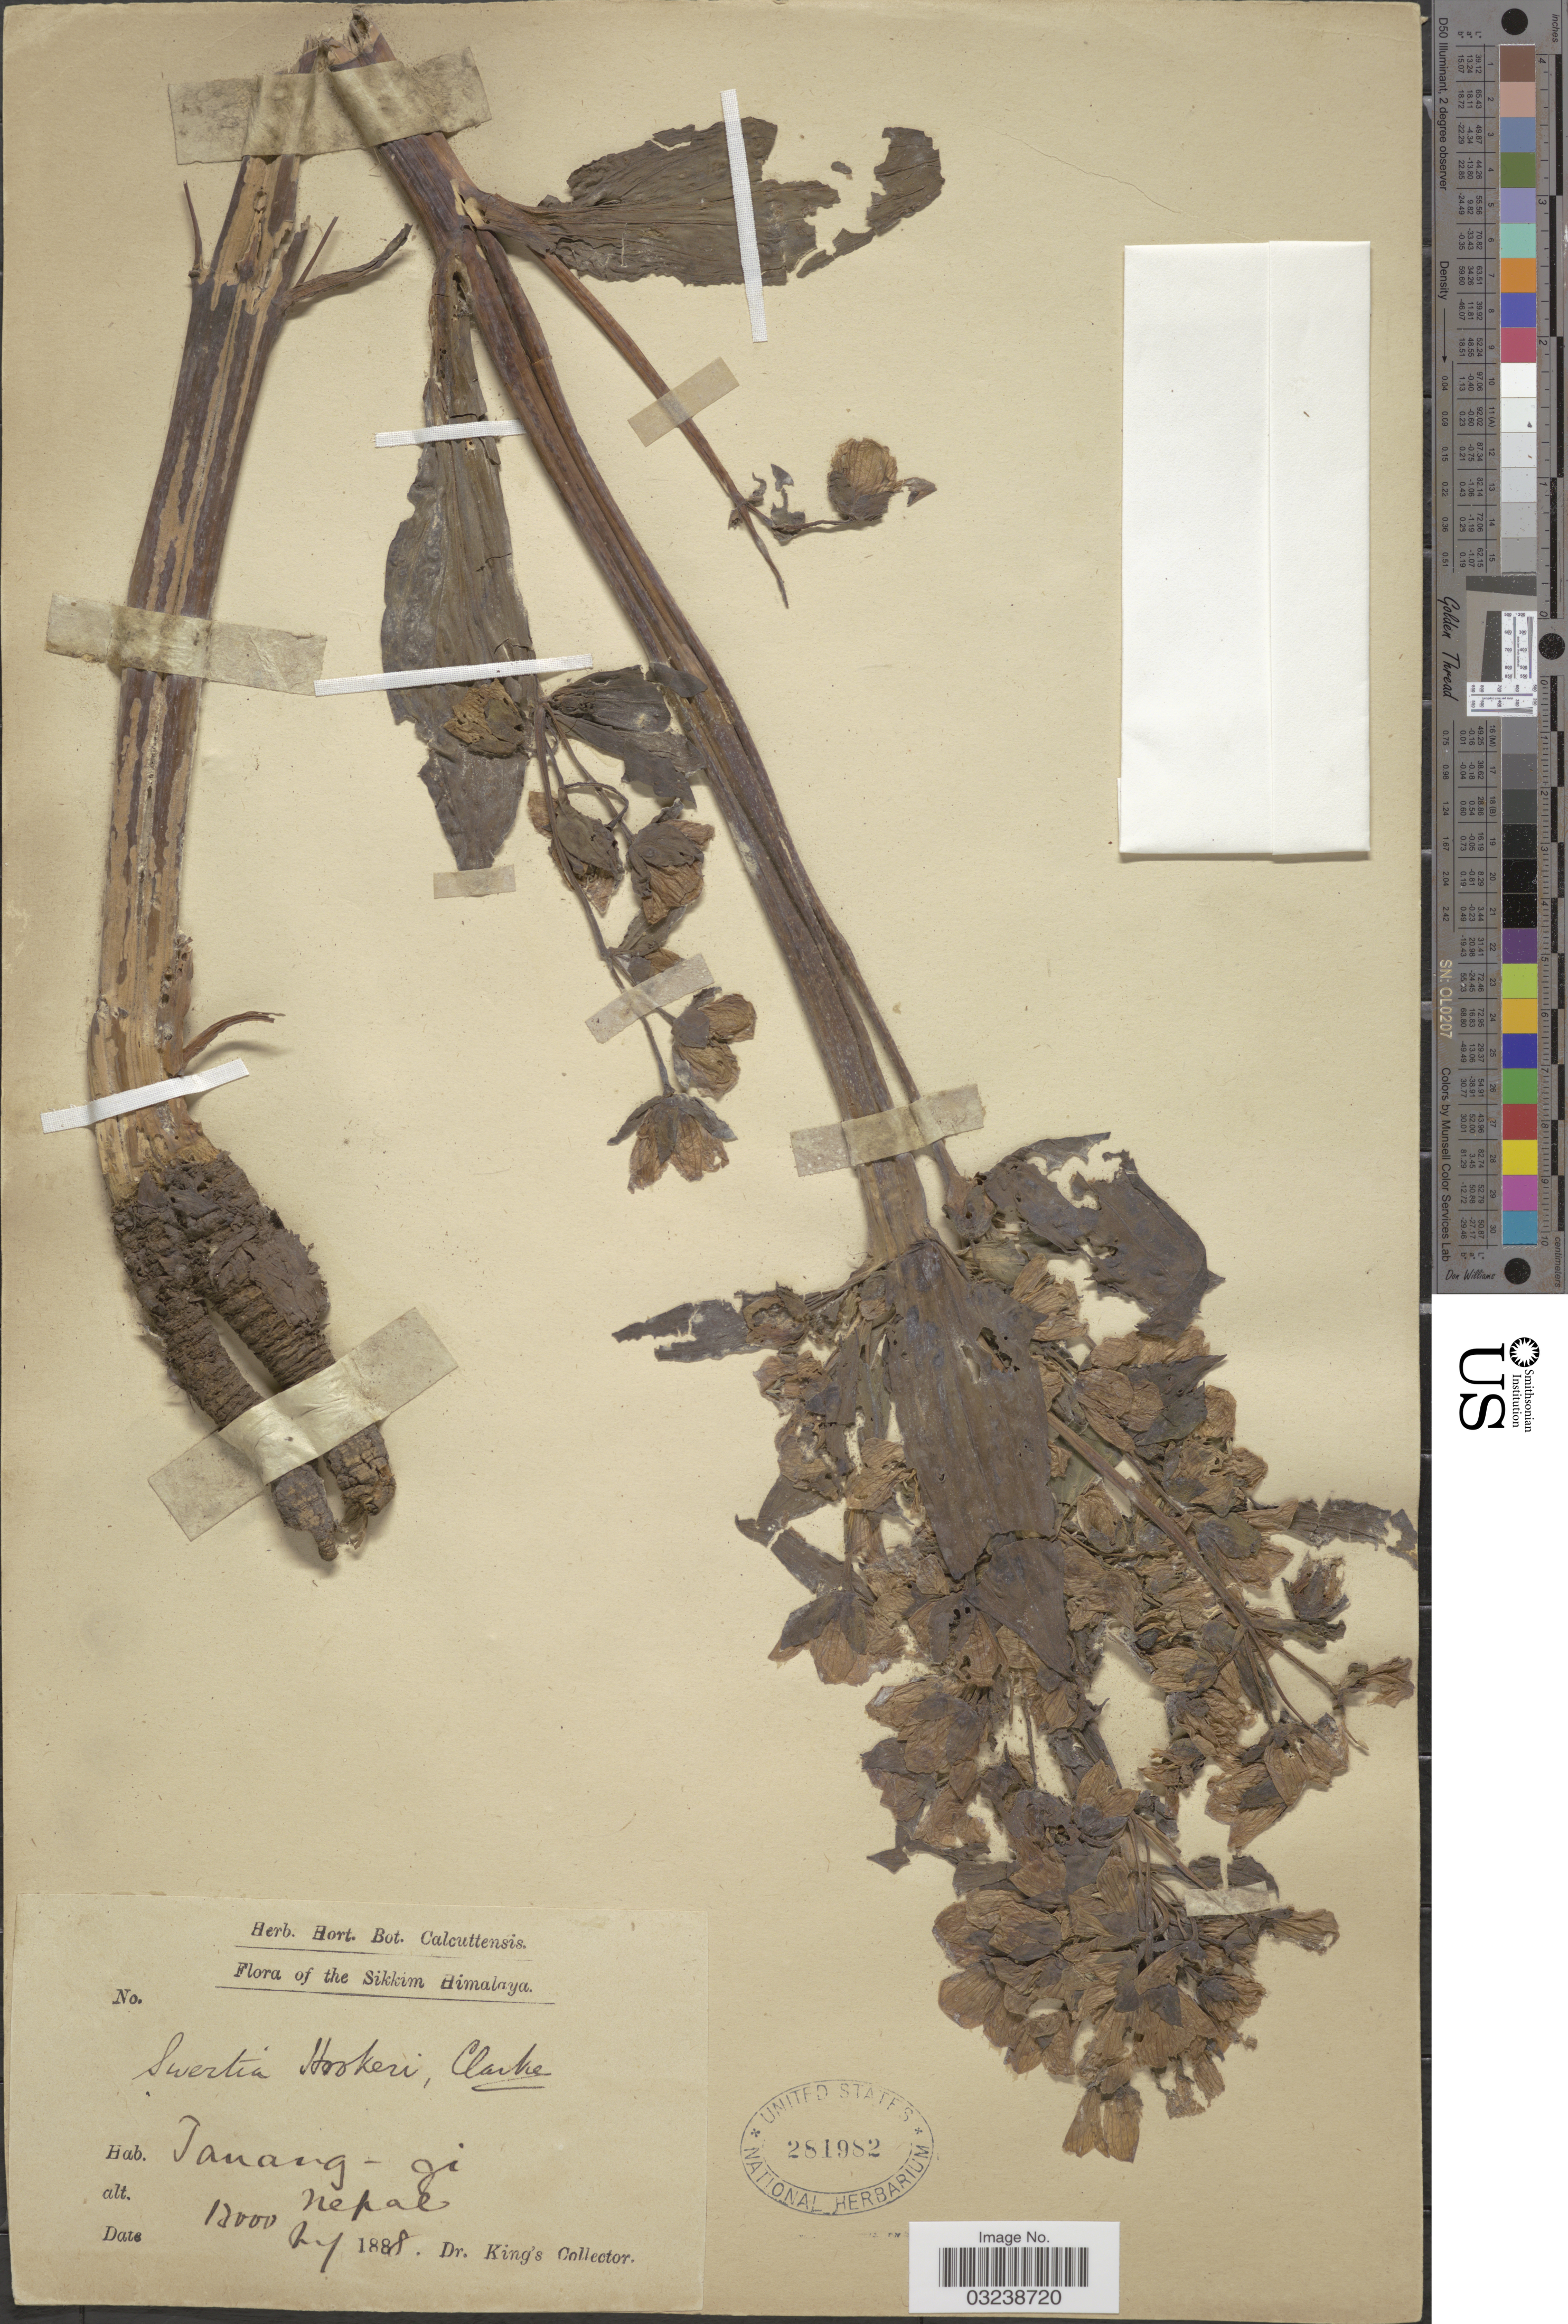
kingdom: Plantae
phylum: Tracheophyta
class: Magnoliopsida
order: Gentianales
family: Gentianaceae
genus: Swertia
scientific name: Swertia hookeri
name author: C.B. Clarke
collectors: Dr. King's collector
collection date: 1888-05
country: India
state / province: Sikkim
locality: Sikkim Himalaya. Tanang-gi, Nepal.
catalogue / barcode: US 281982